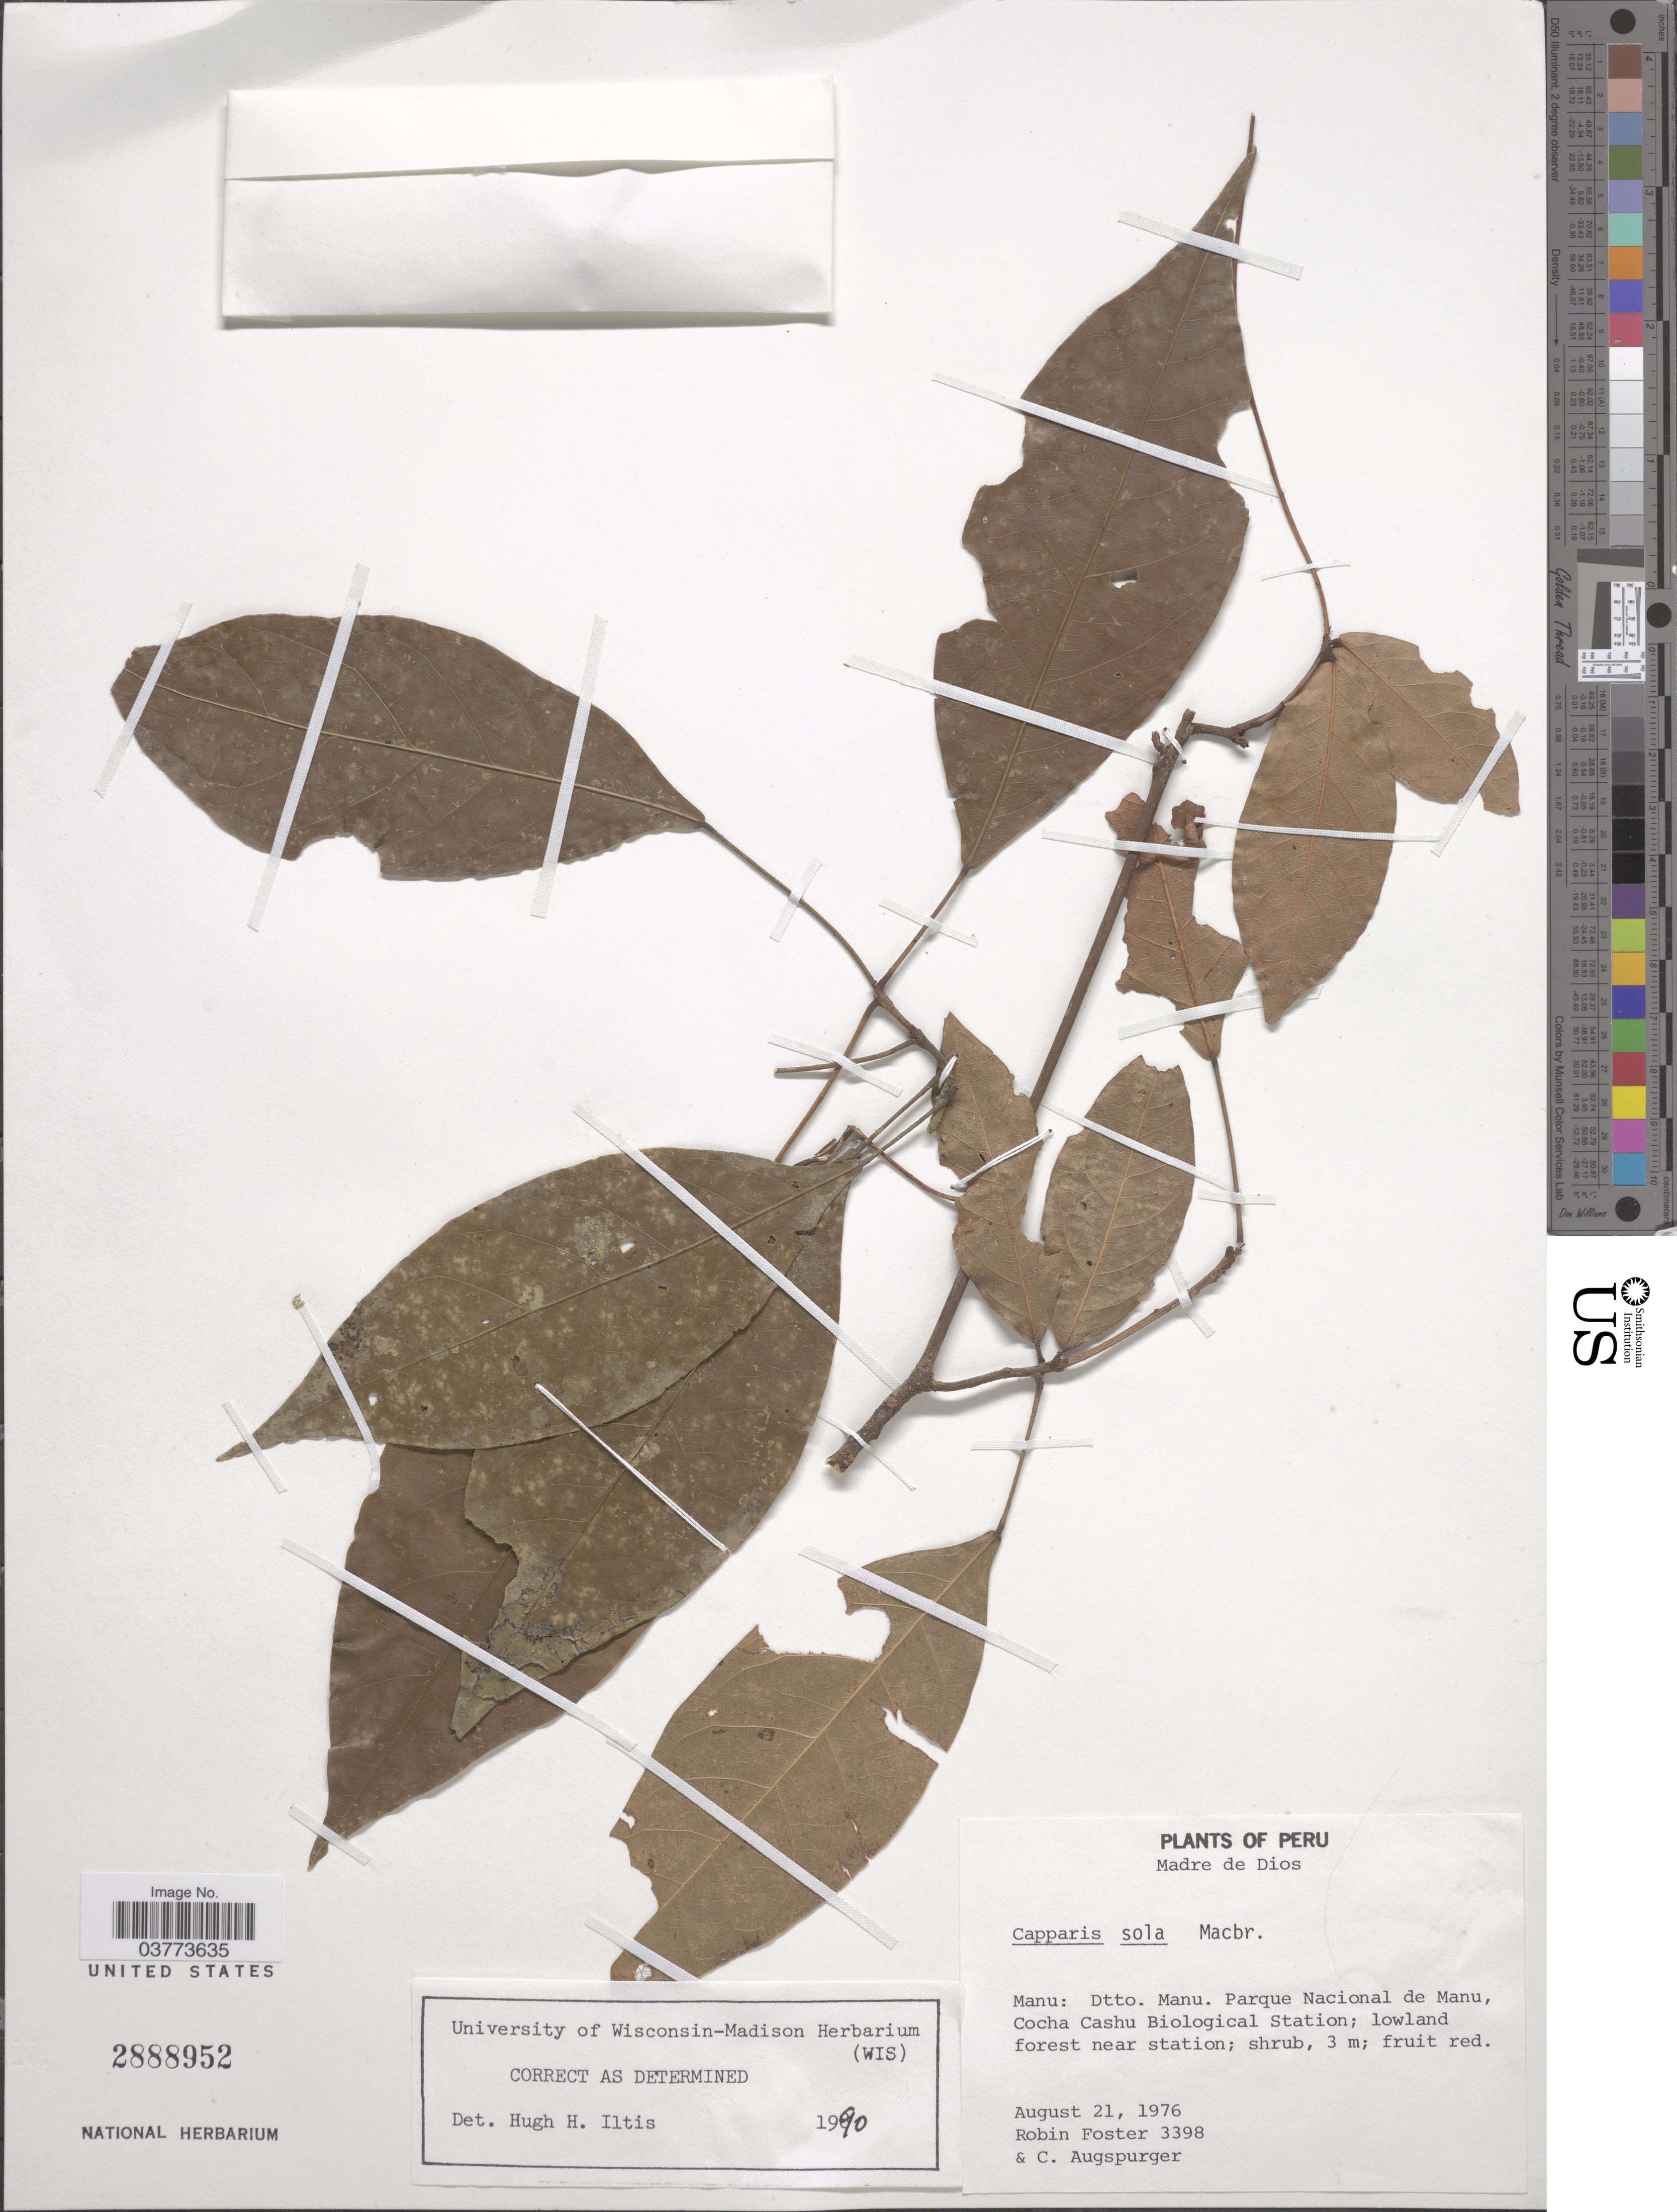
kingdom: Plantae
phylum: Tracheophyta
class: Magnoliopsida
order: Brassicales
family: Capparaceae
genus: Capparidastrum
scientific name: Capparidastrum sola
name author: (J.F. Macbr.) Iltis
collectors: R. B. Foster & C. Augspurger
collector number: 3398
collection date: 1976-08-21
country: Peru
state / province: Madre de Dios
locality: Manu: Dtto. Manu. Parque Nacional de Manu, Cocha Cashu Biological Station; lowland forest near station.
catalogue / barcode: US 2888952